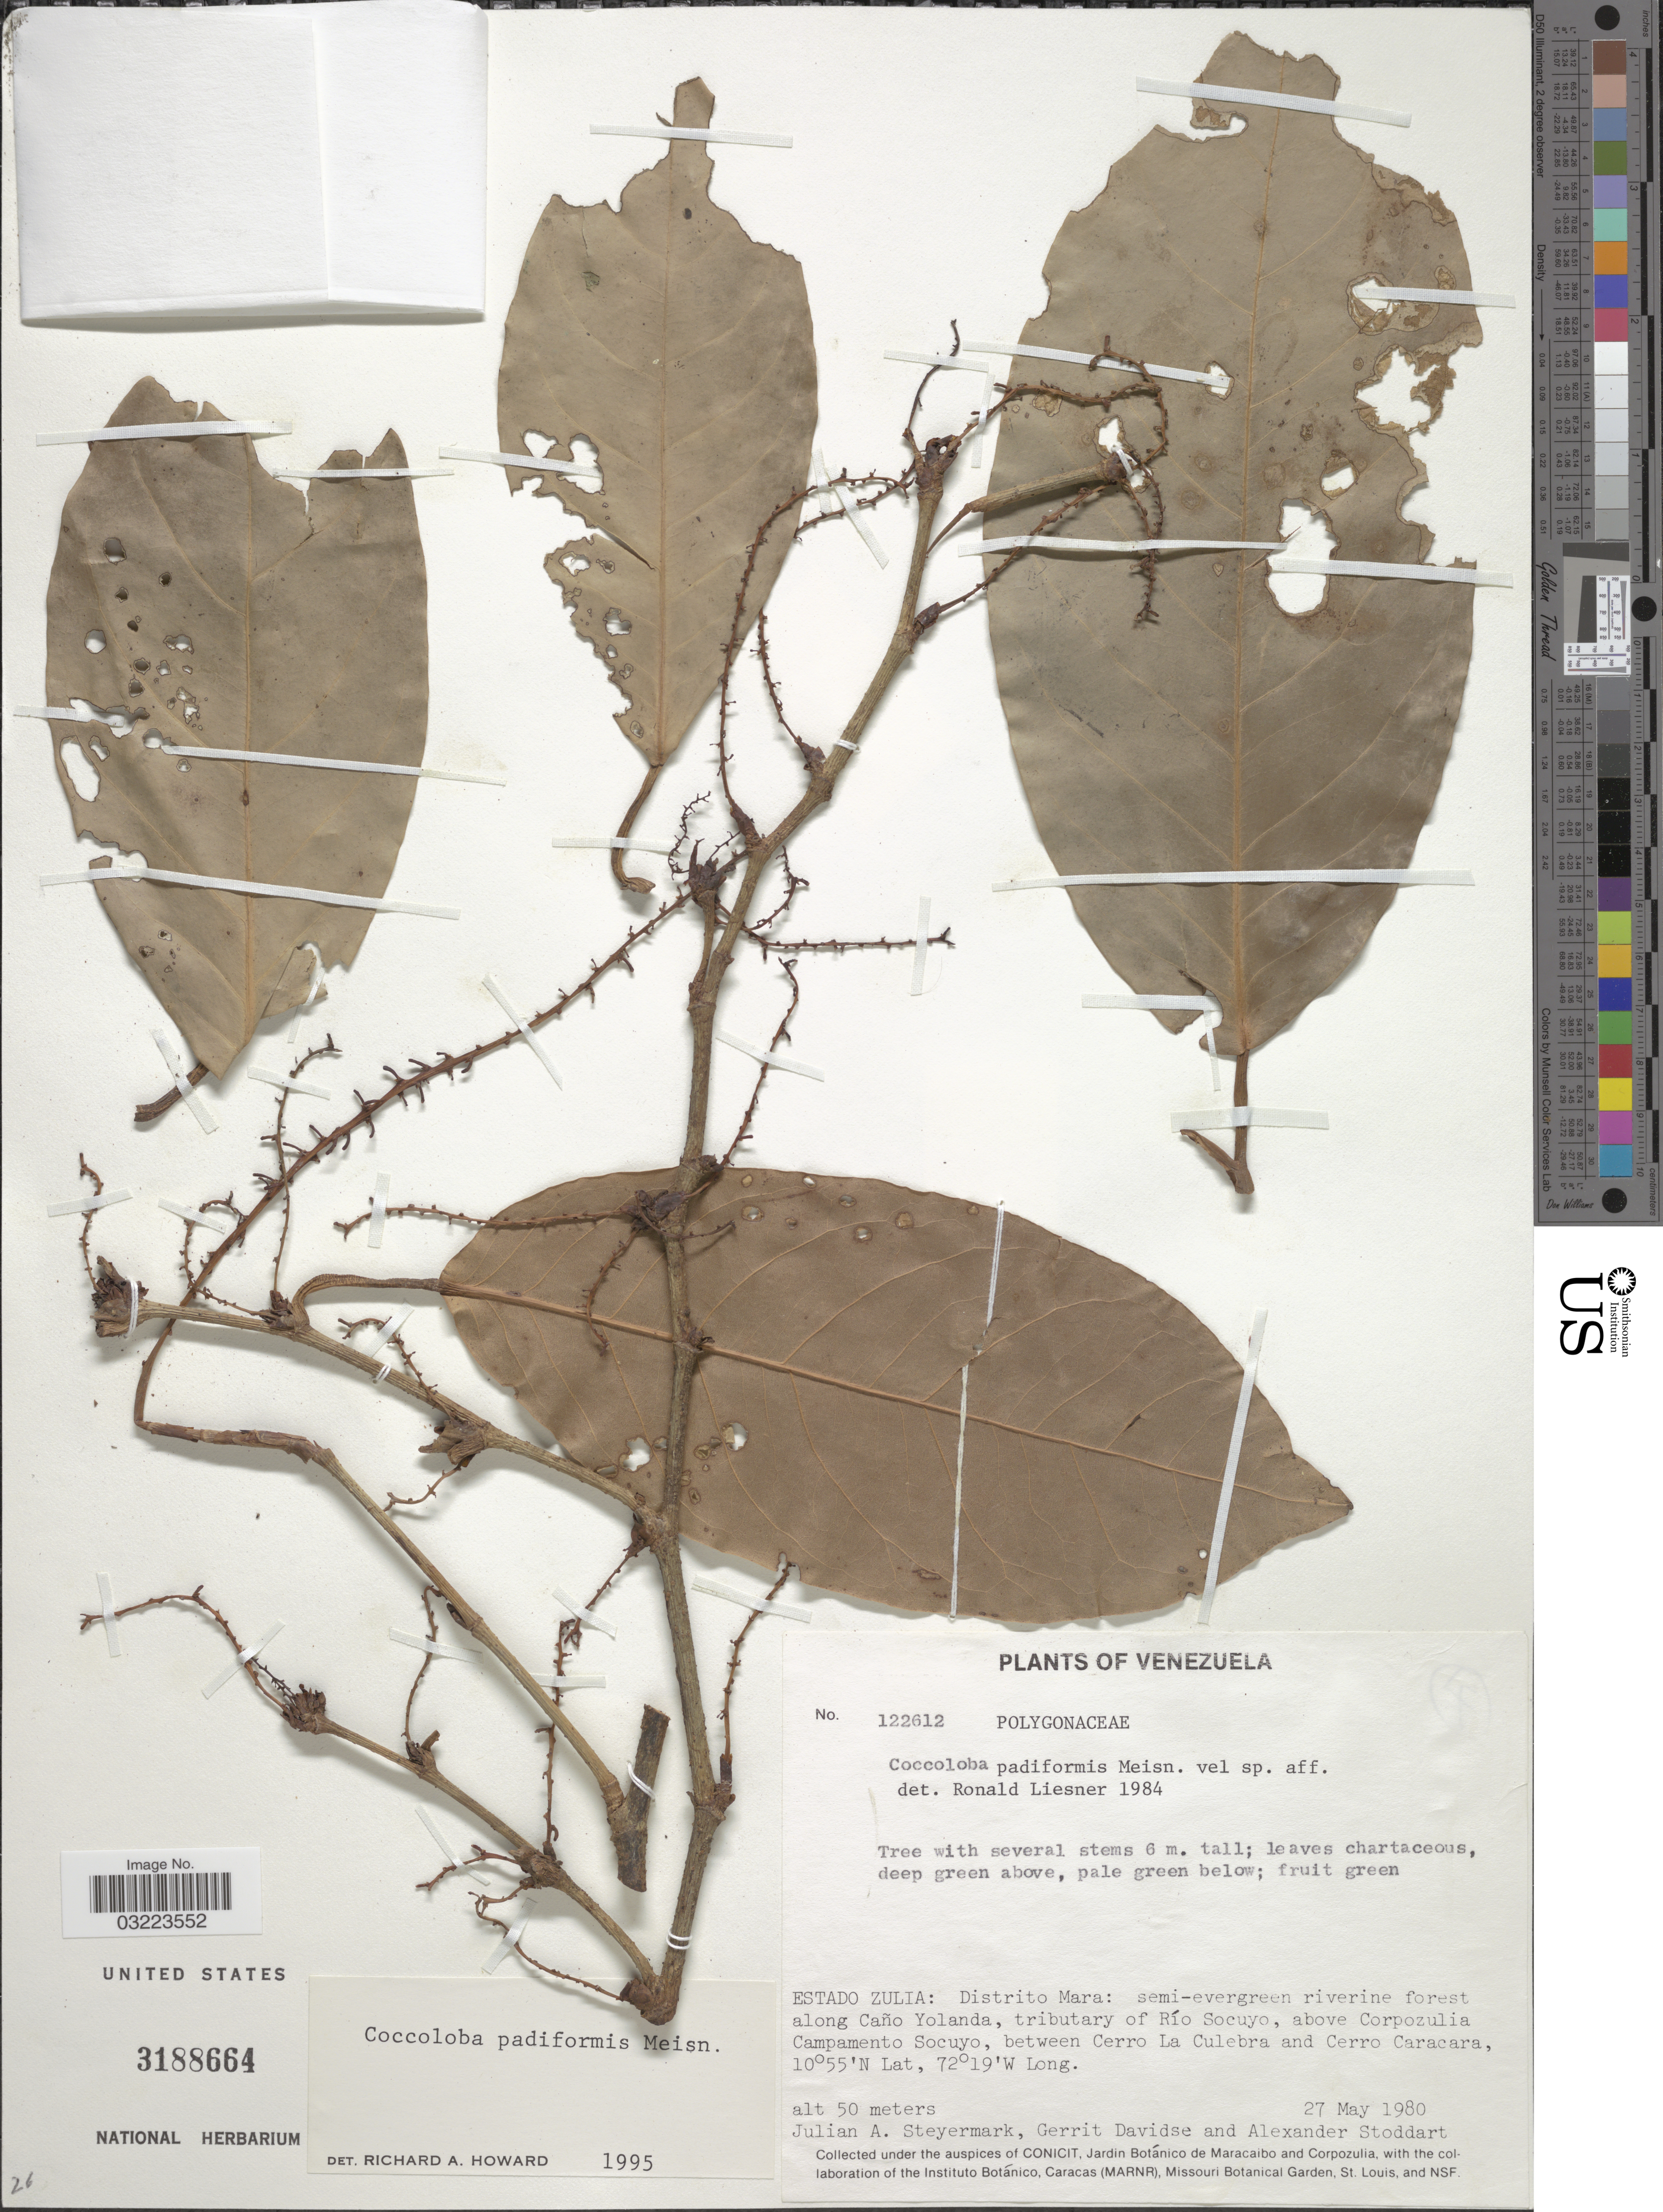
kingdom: Plantae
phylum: Tracheophyta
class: Magnoliopsida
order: Caryophyllales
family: Polygonaceae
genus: Coccoloba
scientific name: Coccoloba padiformis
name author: Meisn.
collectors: J. Steyermark, G. Davidse & A. Stoddart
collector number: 122612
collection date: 1980-05-27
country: Venezuela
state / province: Zulia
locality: Distrito Mara: semi-evergreen riverine forest along Caño Yolanda, tributary of Río Socuyo, above Corpozulia Campamento Socuyo, between Cerro La Culebra and Cerro Caracara.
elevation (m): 50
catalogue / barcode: US 3188664